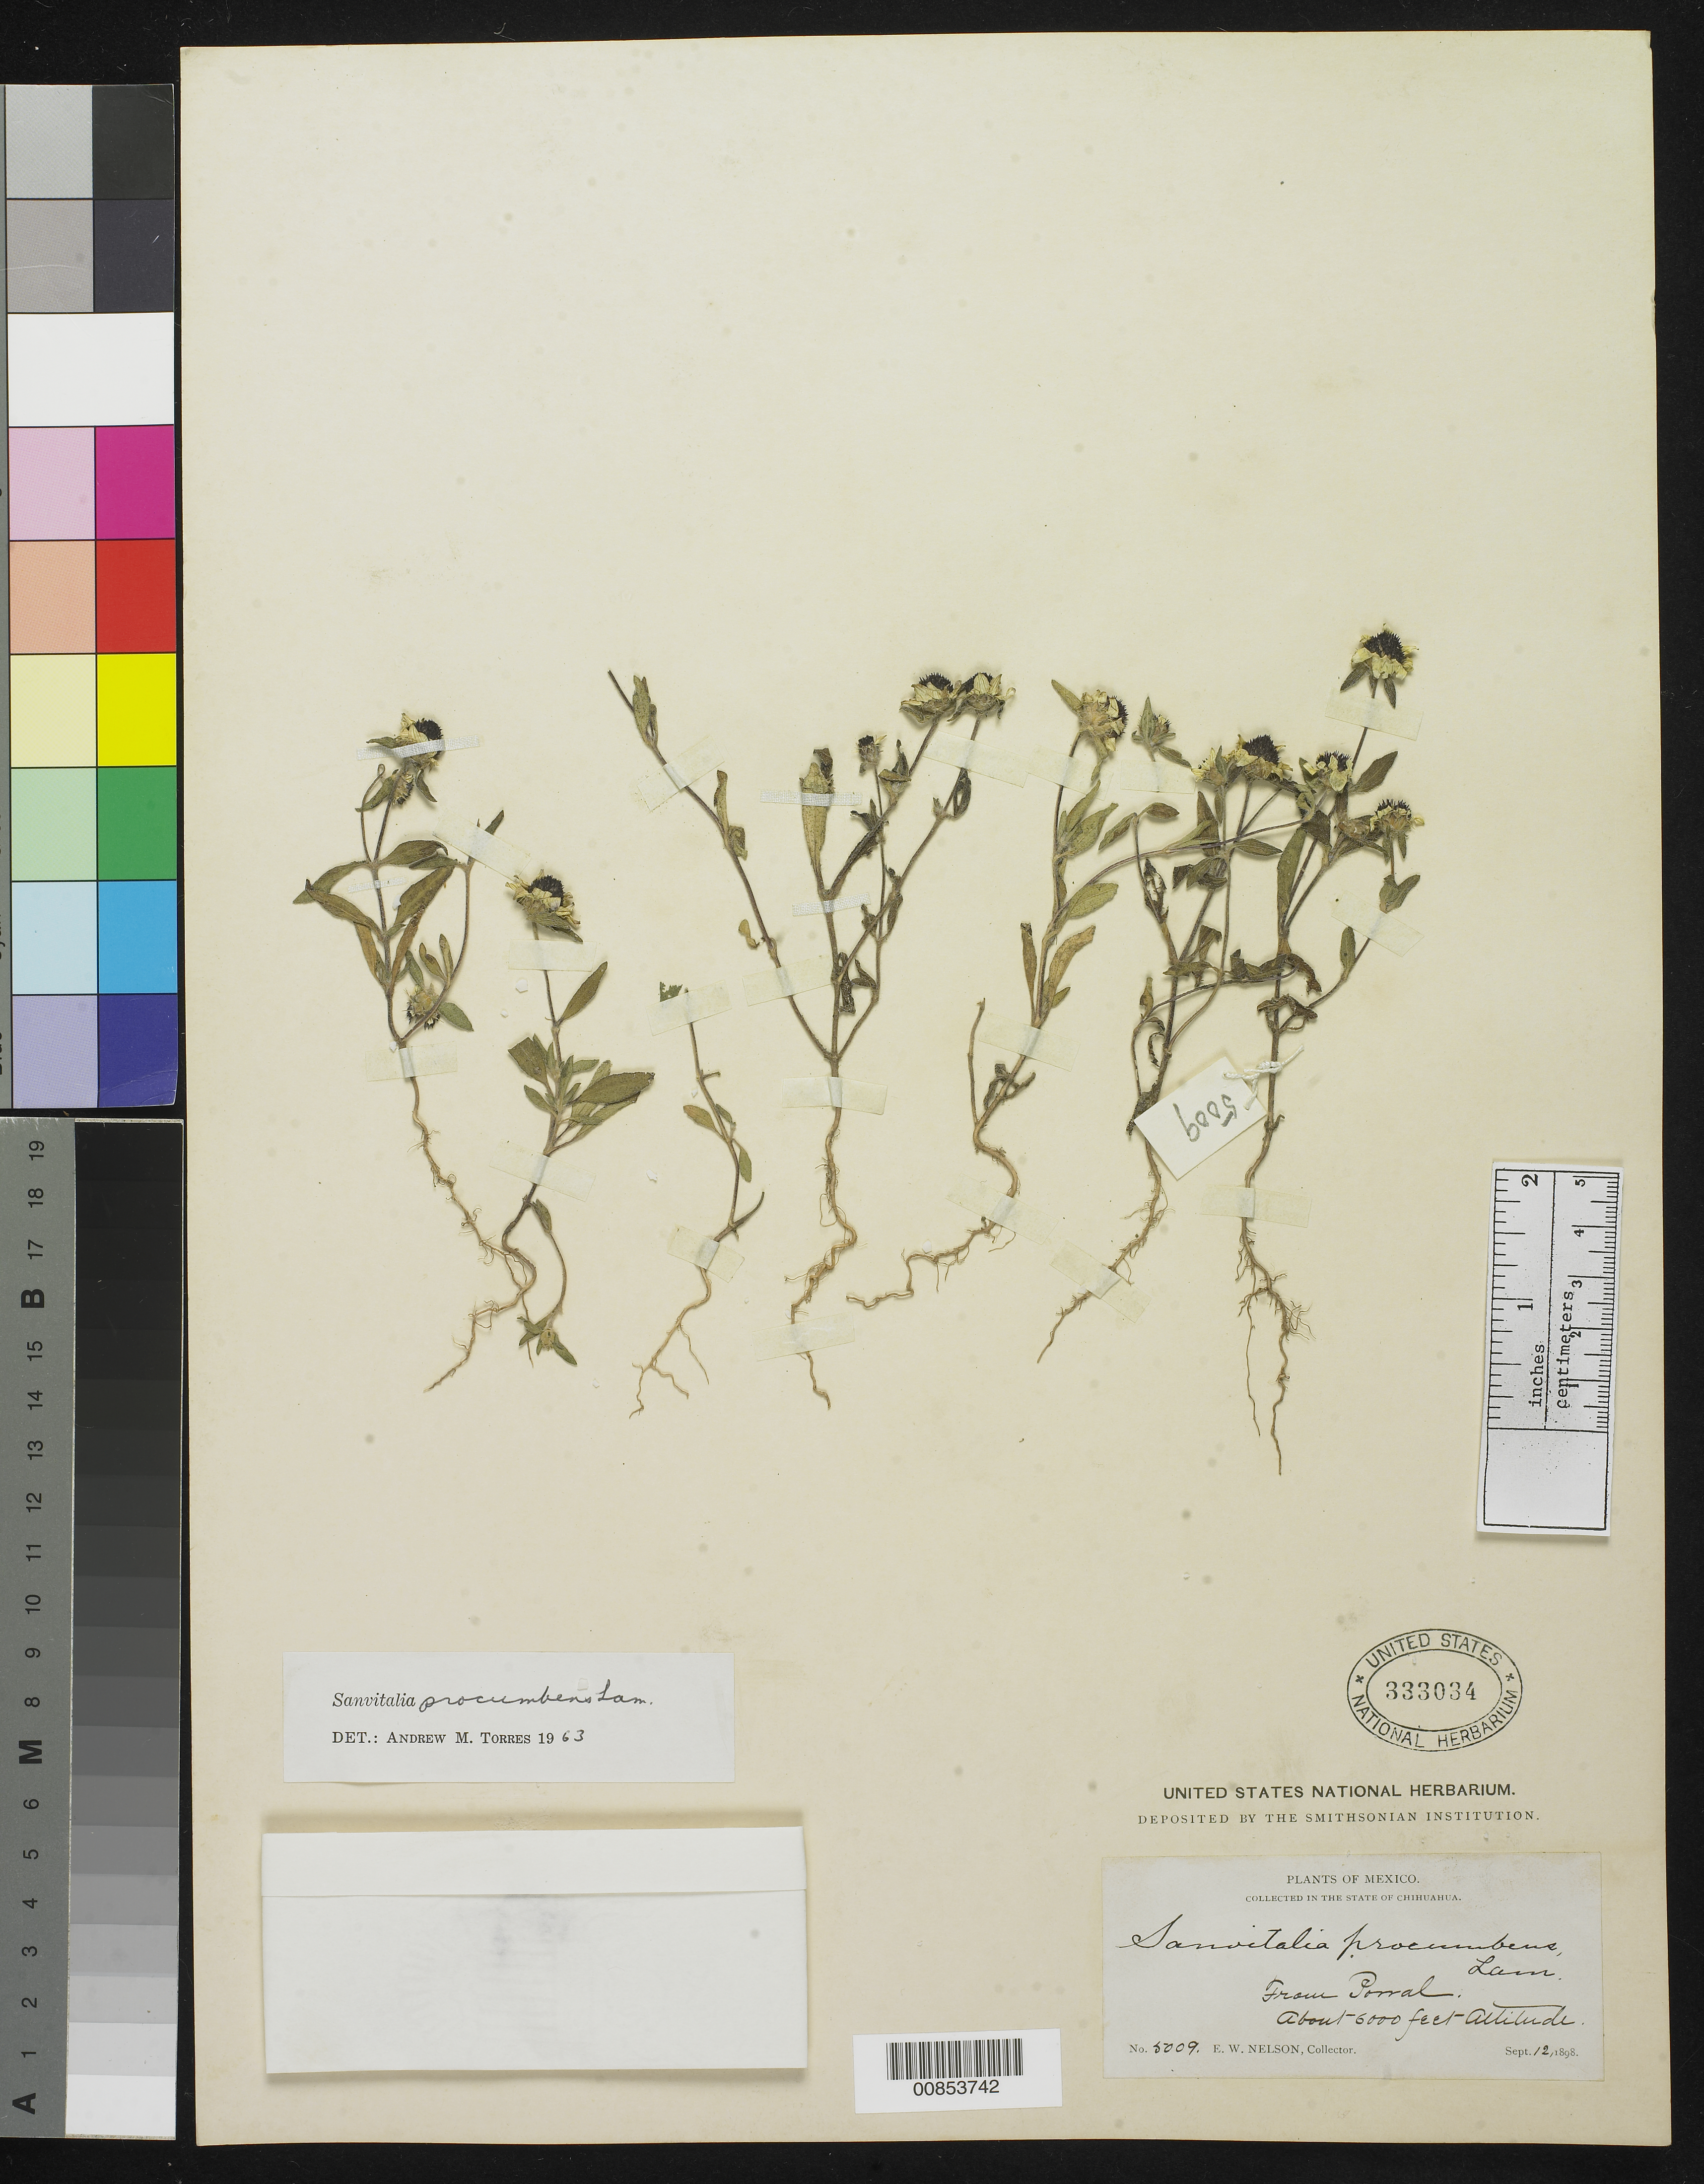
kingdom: Plantae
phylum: Tracheophyta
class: Magnoliopsida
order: Asterales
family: Asteraceae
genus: Sanvitalia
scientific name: Sanvitalia procumbens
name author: Lam.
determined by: Skibicki, Samuel V.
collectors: E. W. Nelson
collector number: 5009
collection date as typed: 12 Sep 1898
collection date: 1898-09-12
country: Mexico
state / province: Chihuahua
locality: Parral.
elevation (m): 1829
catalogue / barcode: US 333034